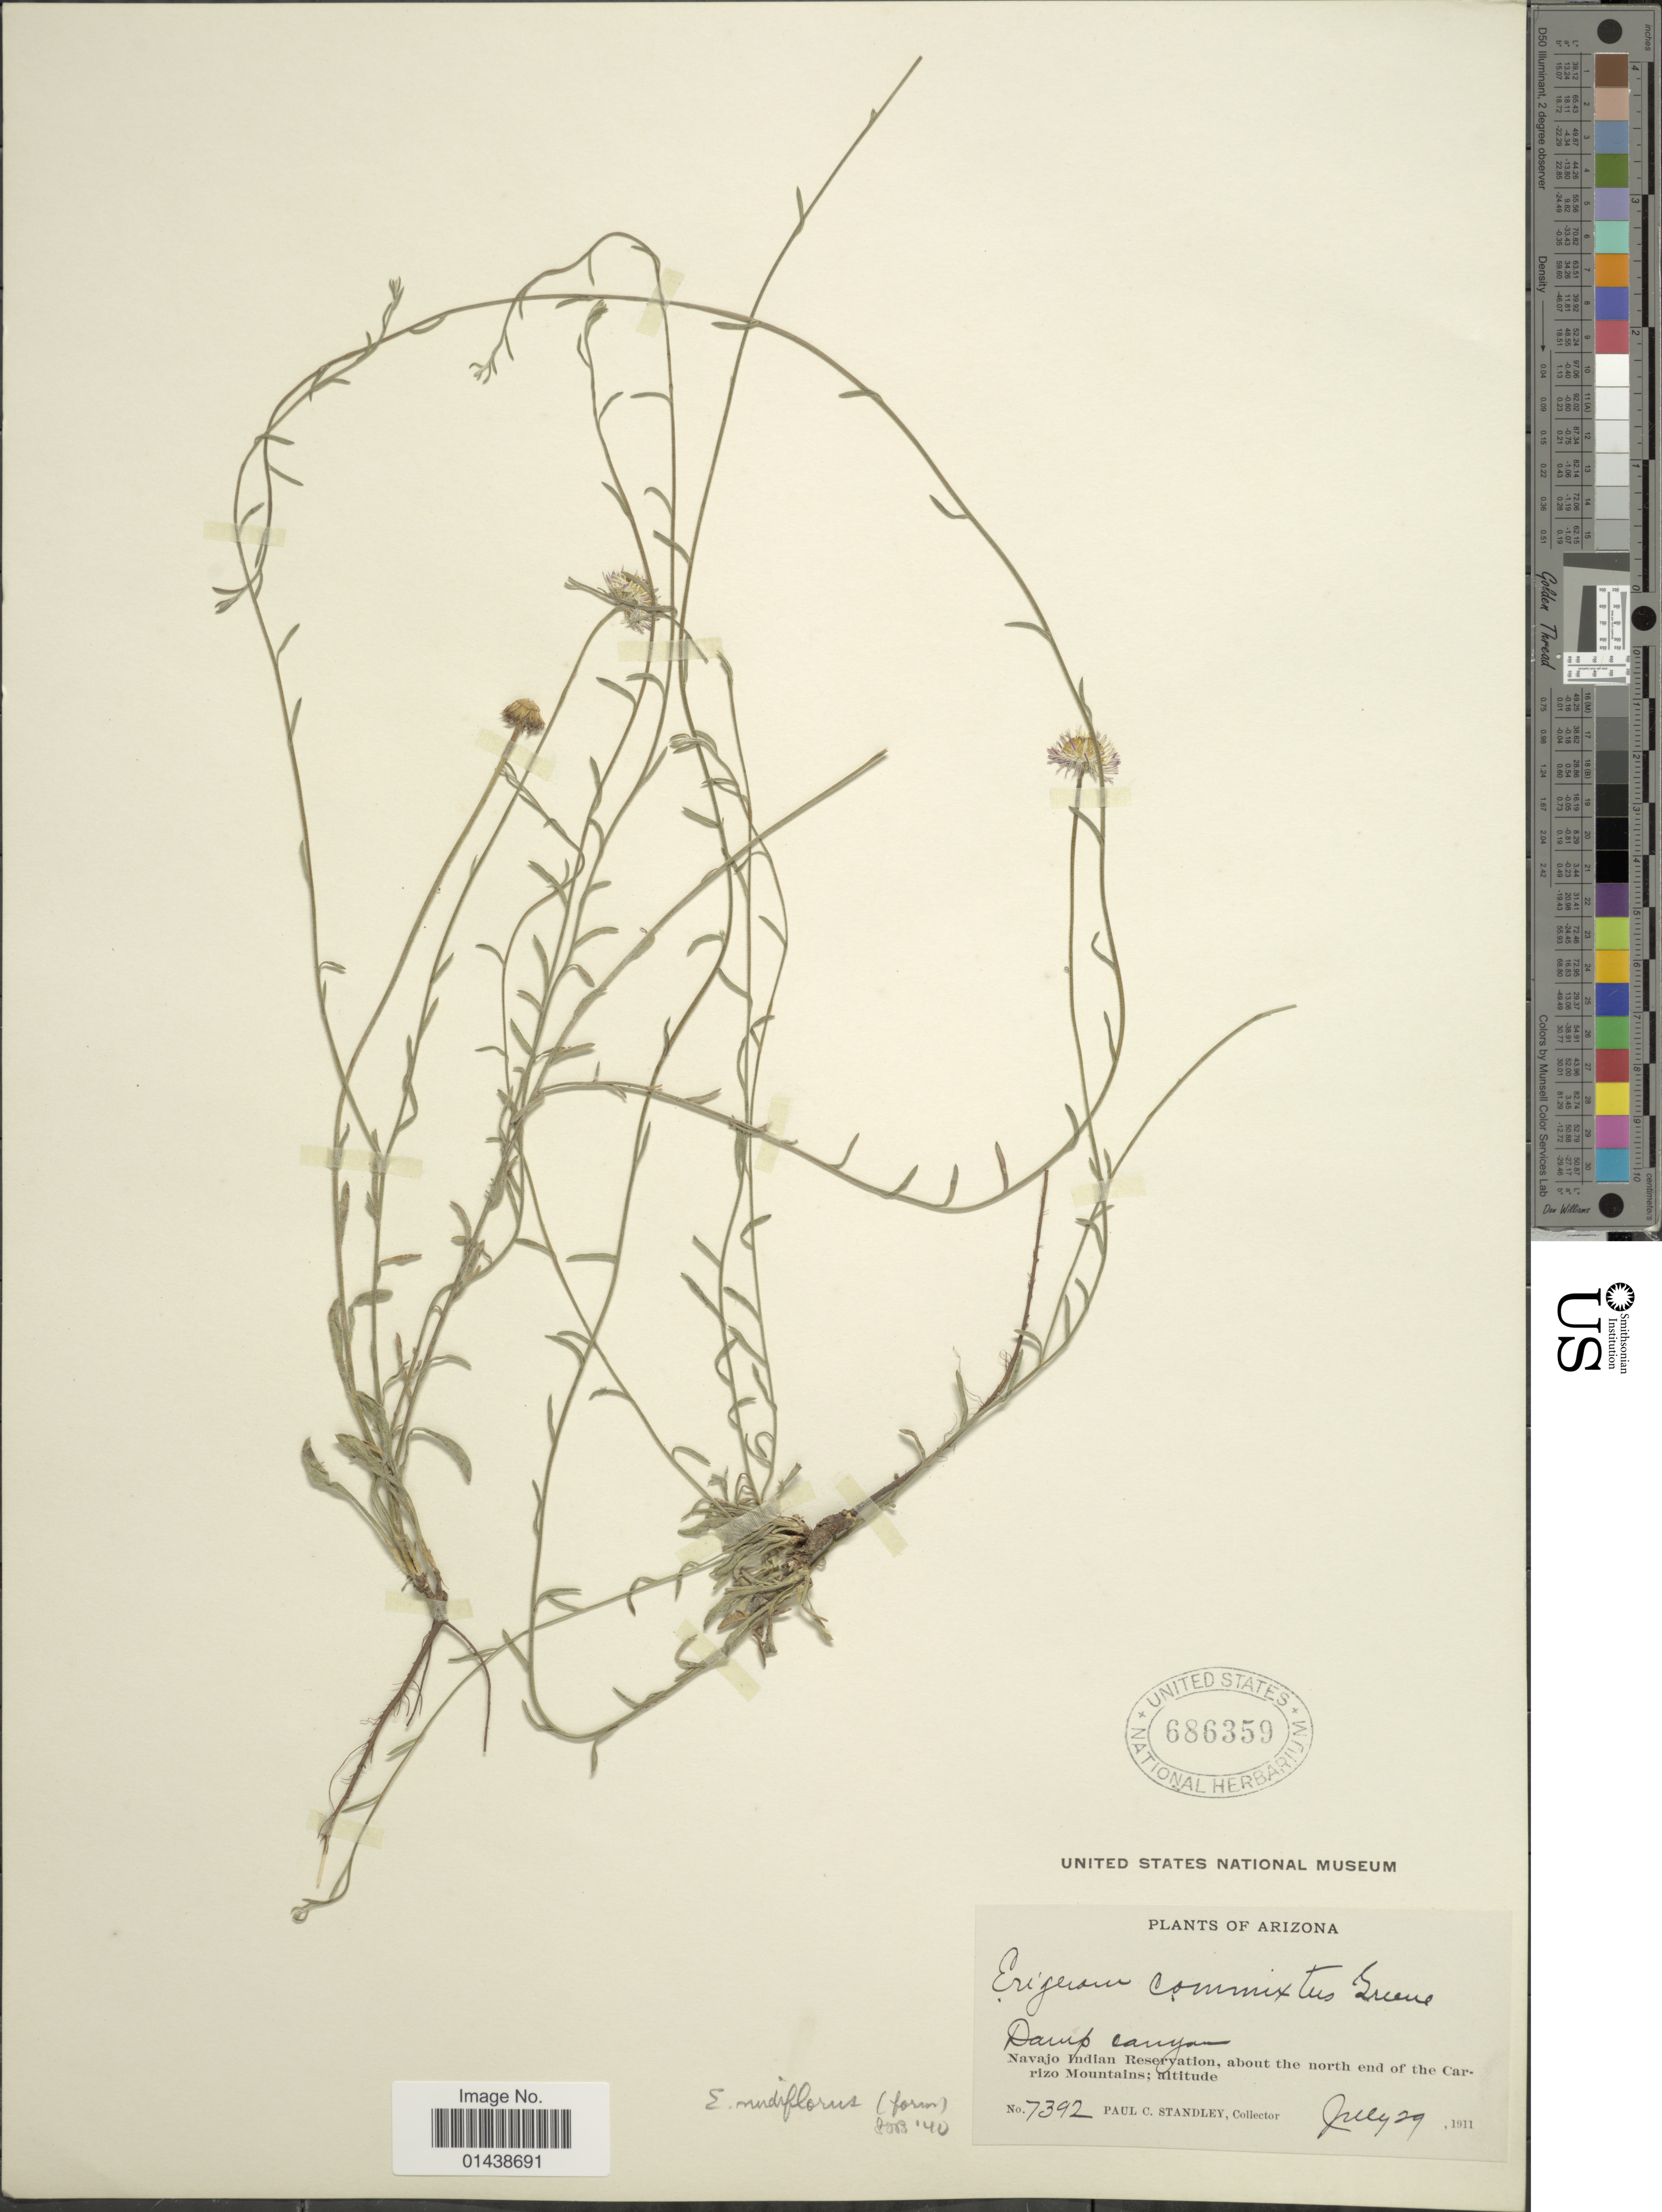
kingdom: Plantae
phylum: Tracheophyta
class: Magnoliopsida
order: Asterales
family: Asteraceae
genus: Erigeron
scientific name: Erigeron nudiflorus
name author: Buckley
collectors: P. C. Standley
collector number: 7392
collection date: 1911-07-29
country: United States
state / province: Arizona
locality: Navajo Indian Reservation, about the north end of the Carizo Mountains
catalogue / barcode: US 686359